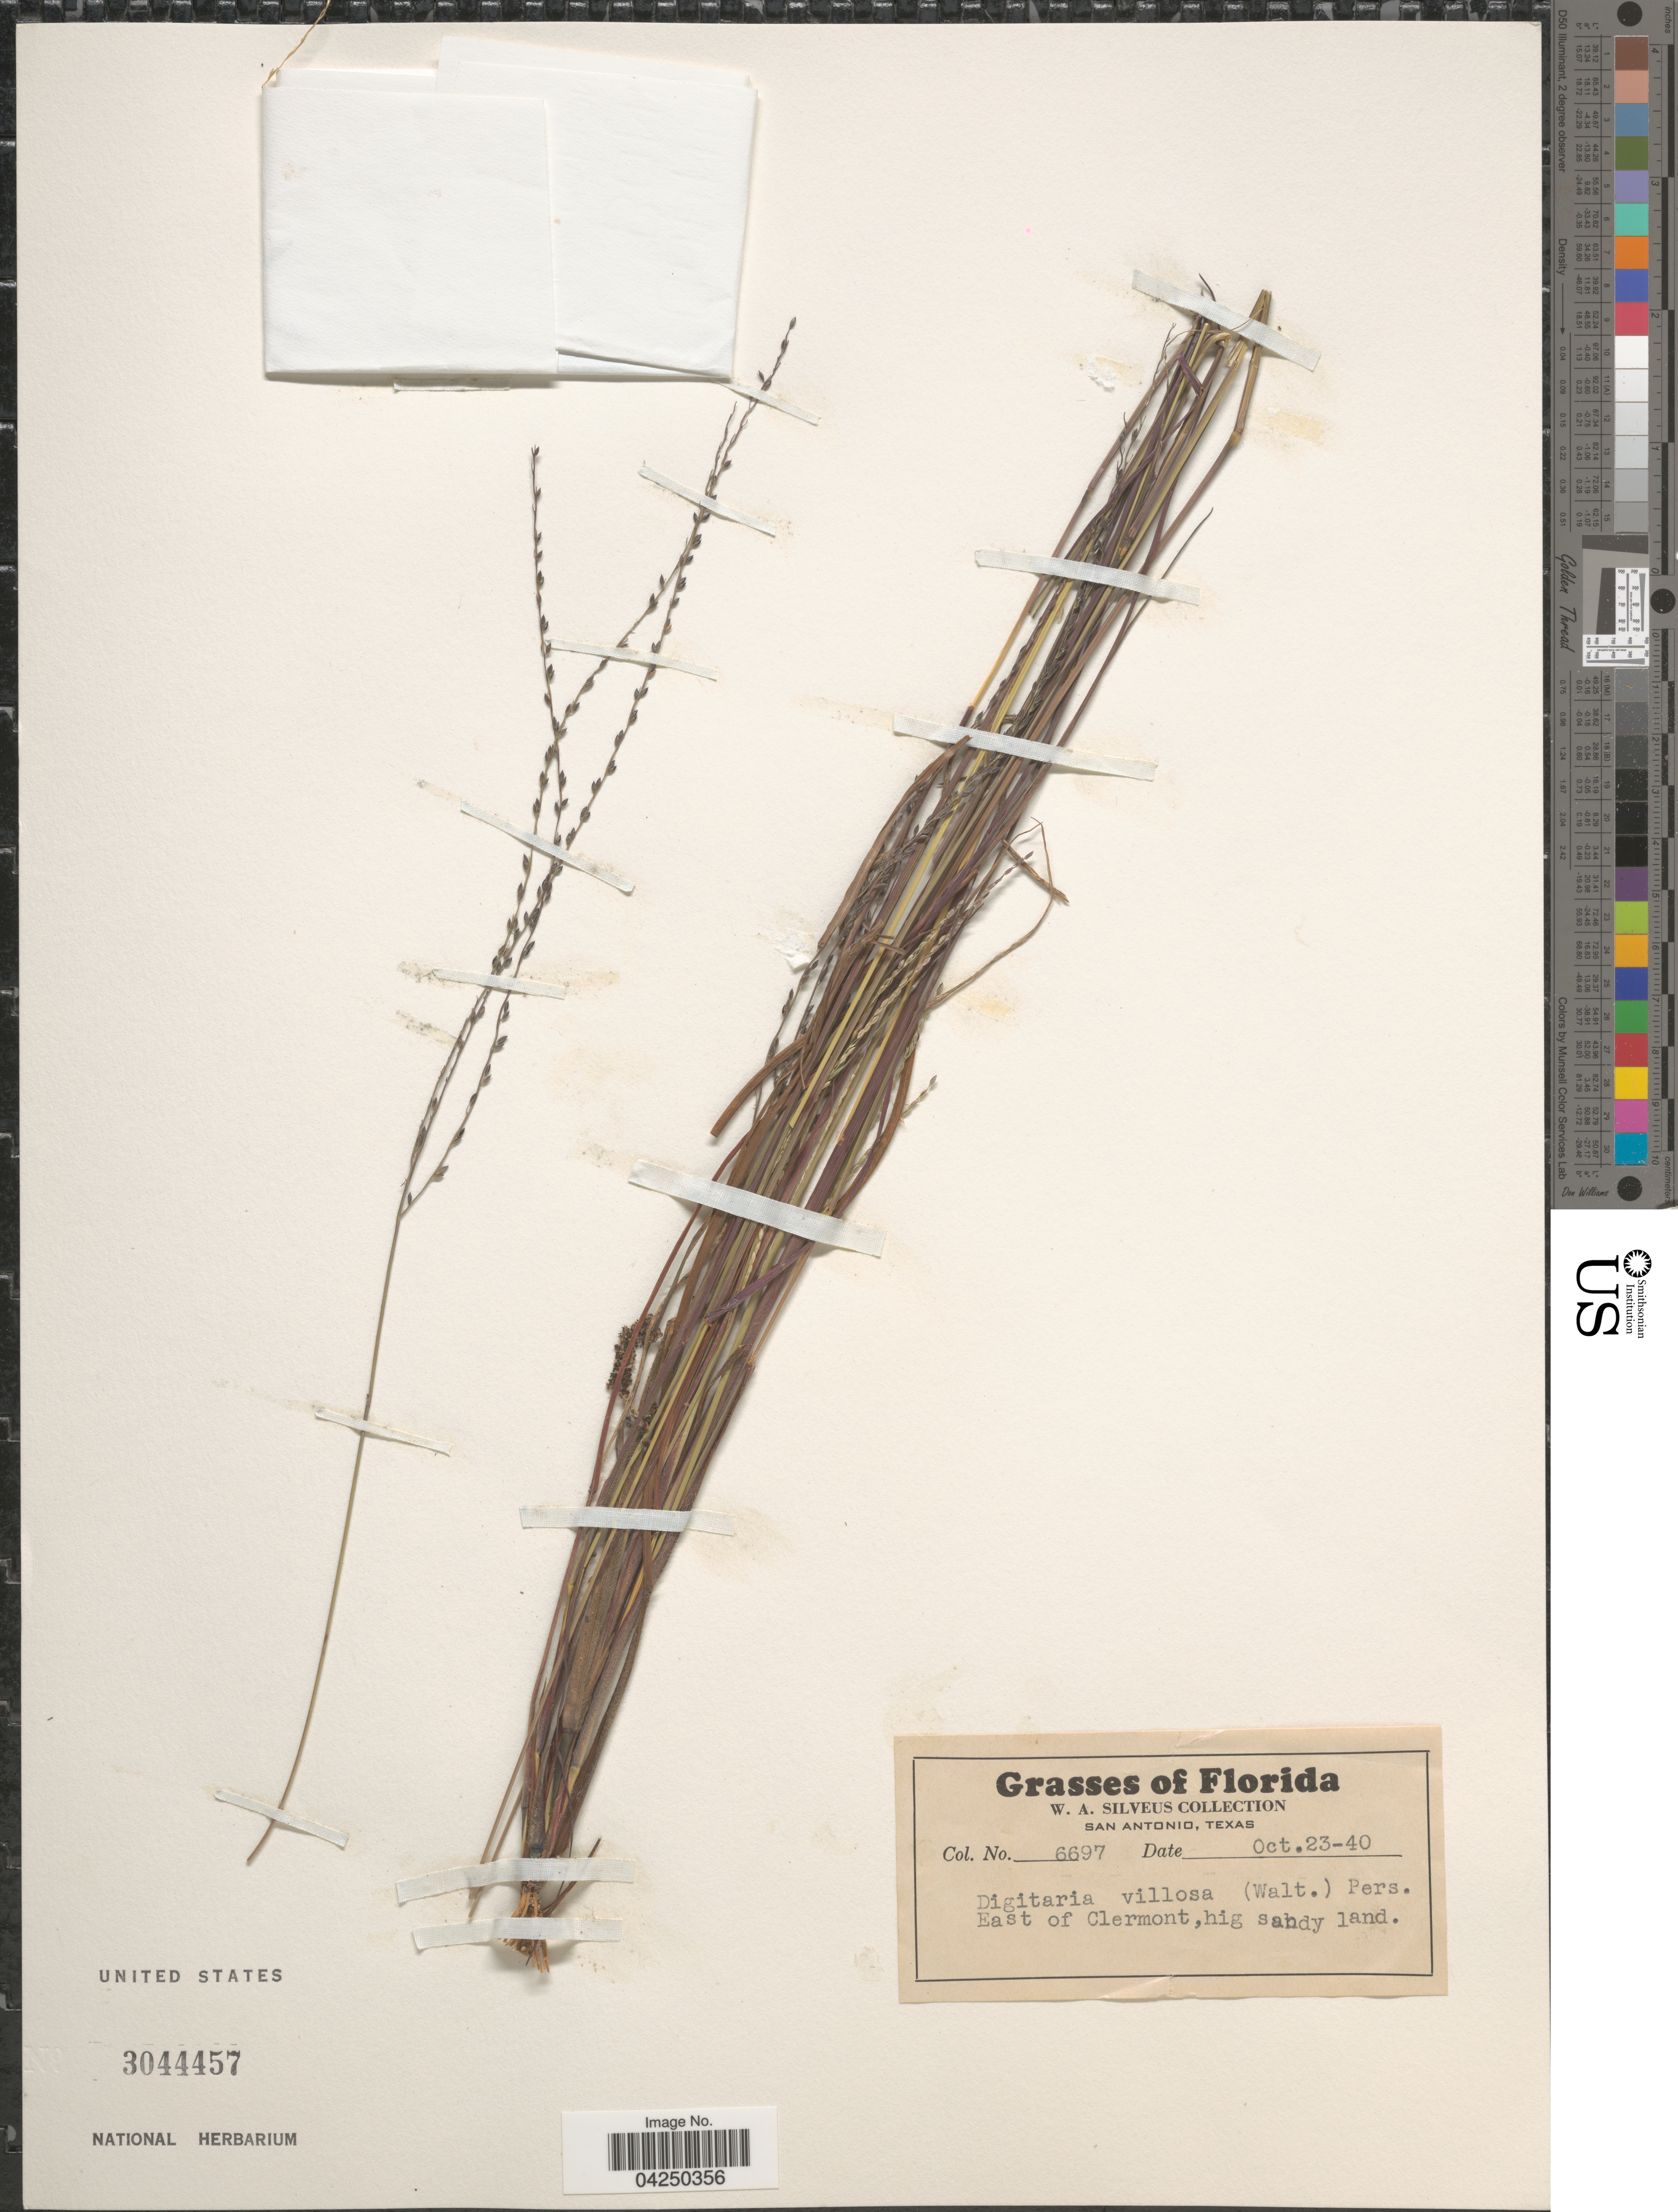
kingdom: Plantae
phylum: Tracheophyta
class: Liliopsida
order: Poales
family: Poaceae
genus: Digitaria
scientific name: Digitaria villosa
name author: (Walter) Pers.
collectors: W. Silveus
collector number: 6697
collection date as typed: Transcribed d/m/y: 23/10/40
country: United States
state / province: Florida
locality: East of Clermont, high sandy land.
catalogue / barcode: US 3044457